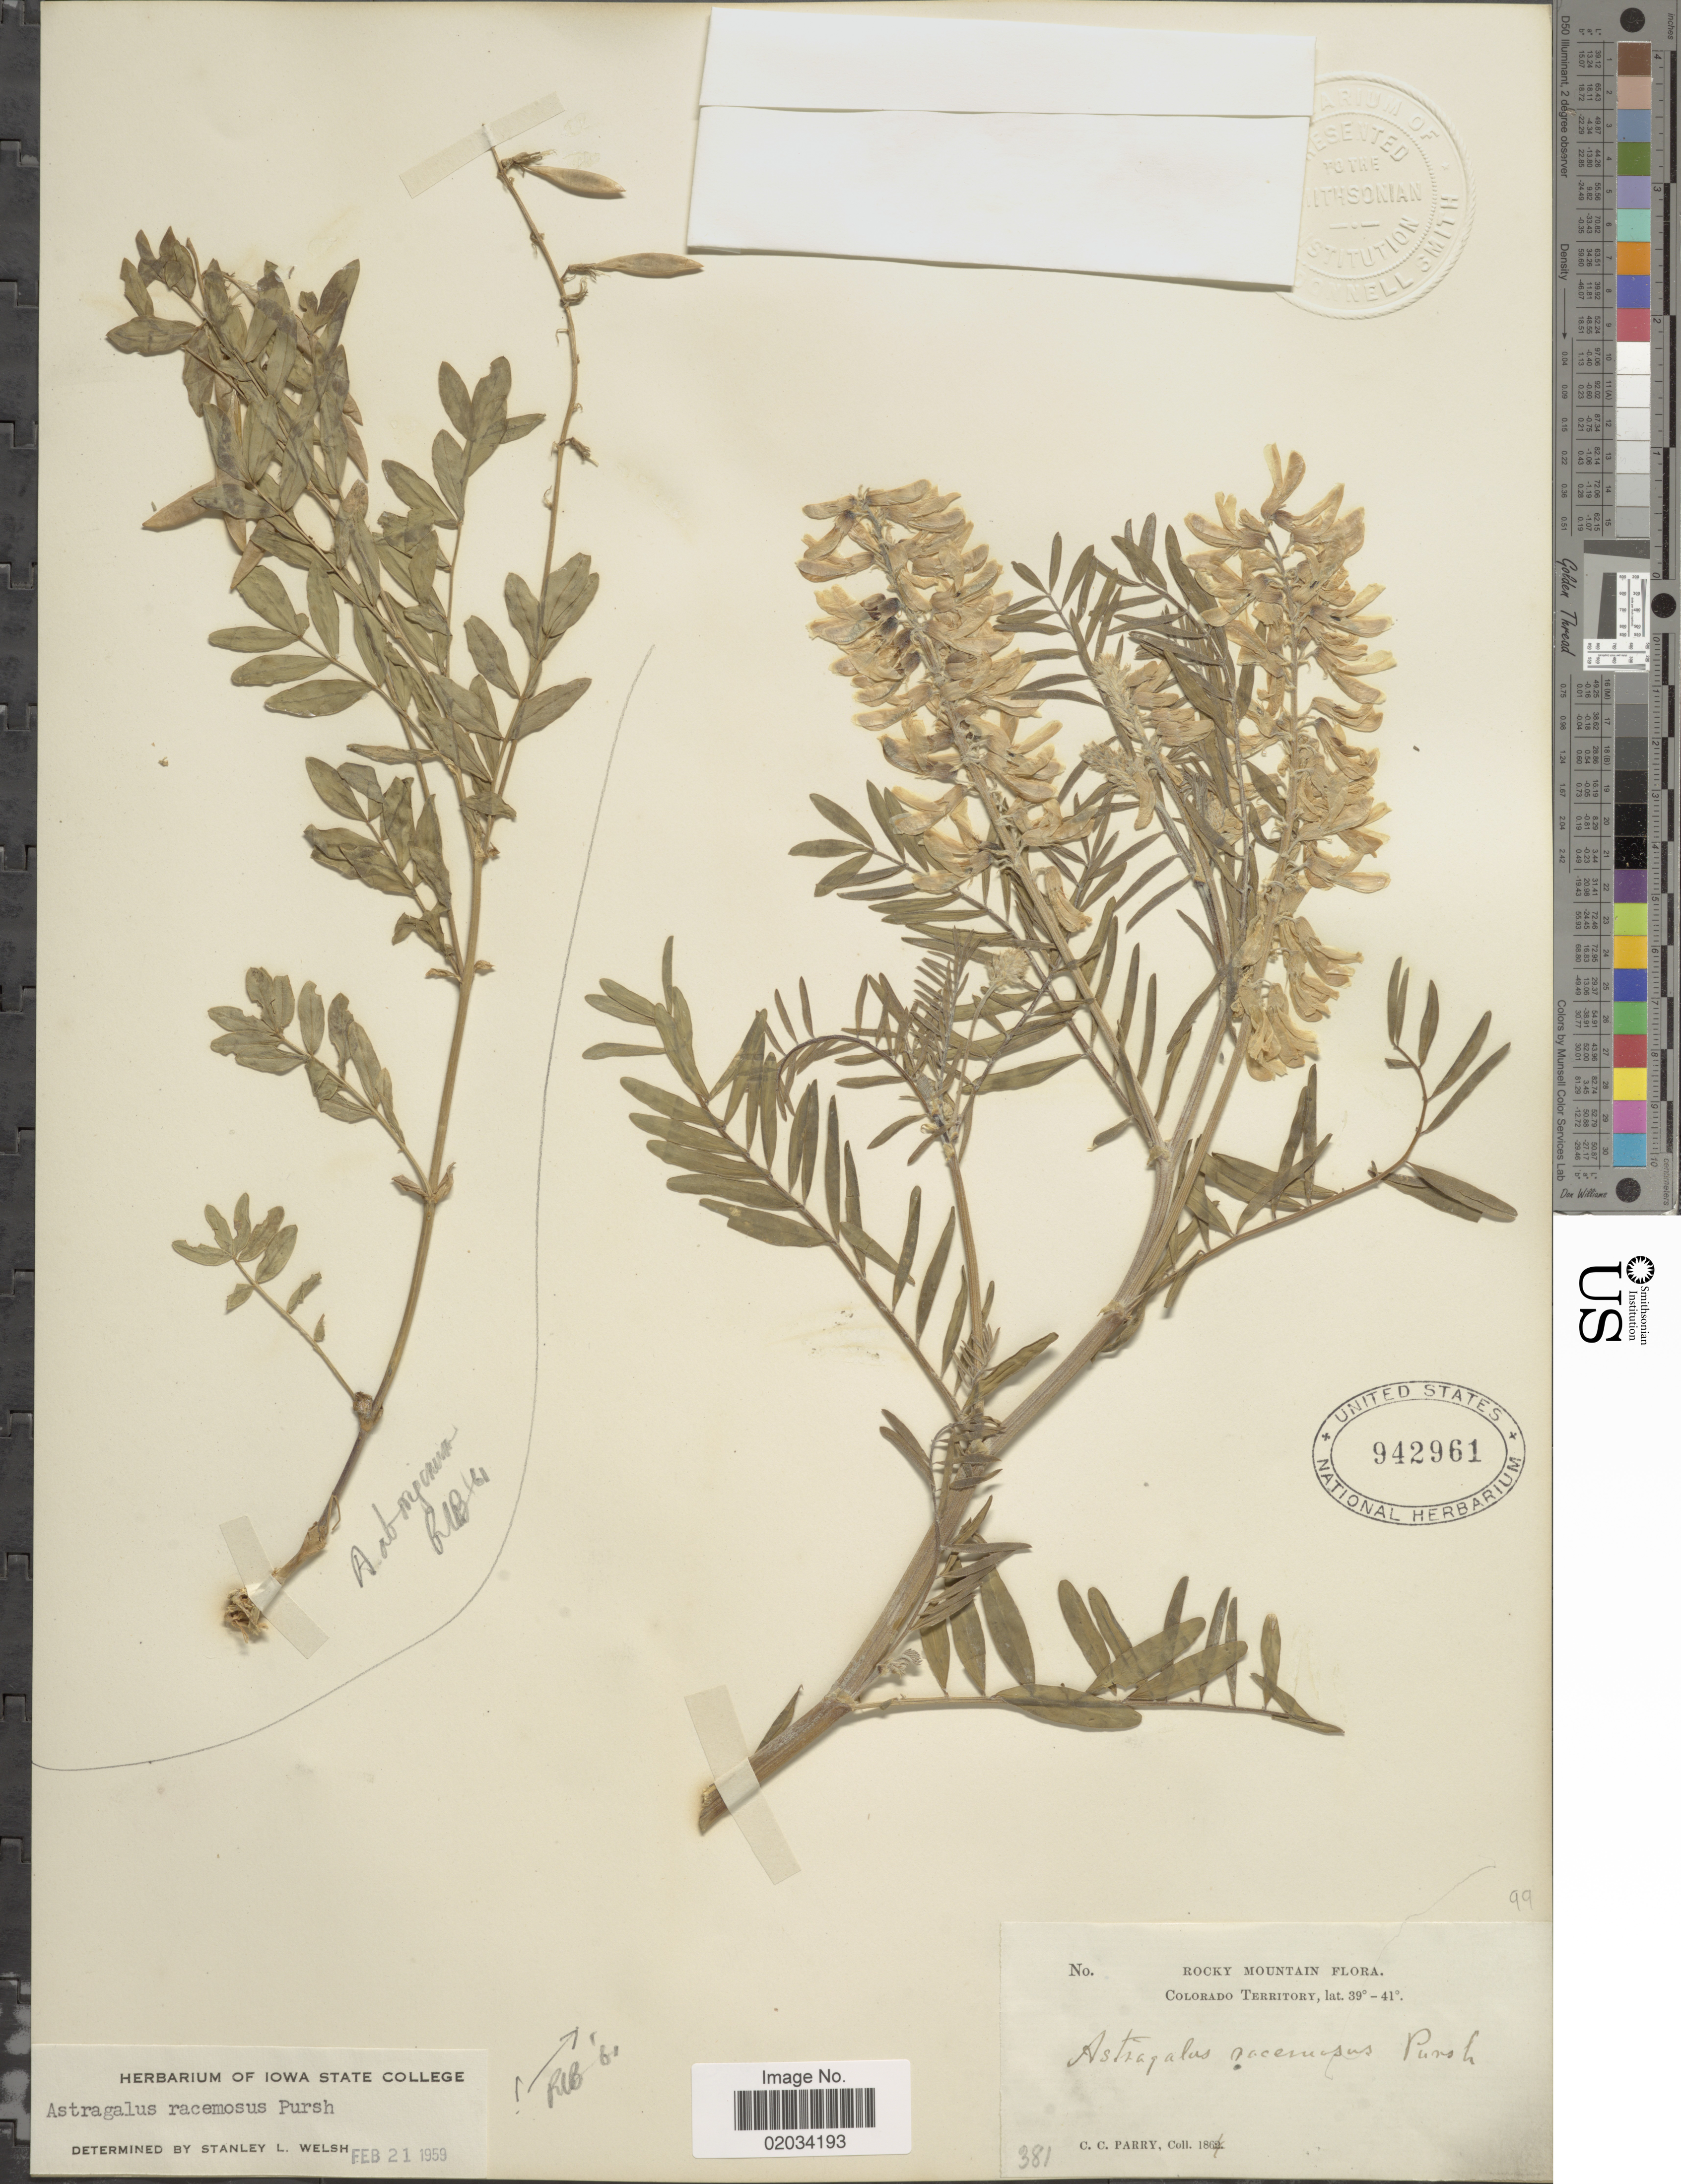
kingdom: Plantae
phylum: Tracheophyta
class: Magnoliopsida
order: Fabales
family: Fabaceae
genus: Astragalus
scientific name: Astragalus racemosus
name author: Pursh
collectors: C. C. Parry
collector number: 381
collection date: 1861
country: United States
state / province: Colorado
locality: Rocky Mountain, Colorado Territory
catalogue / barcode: US 942961